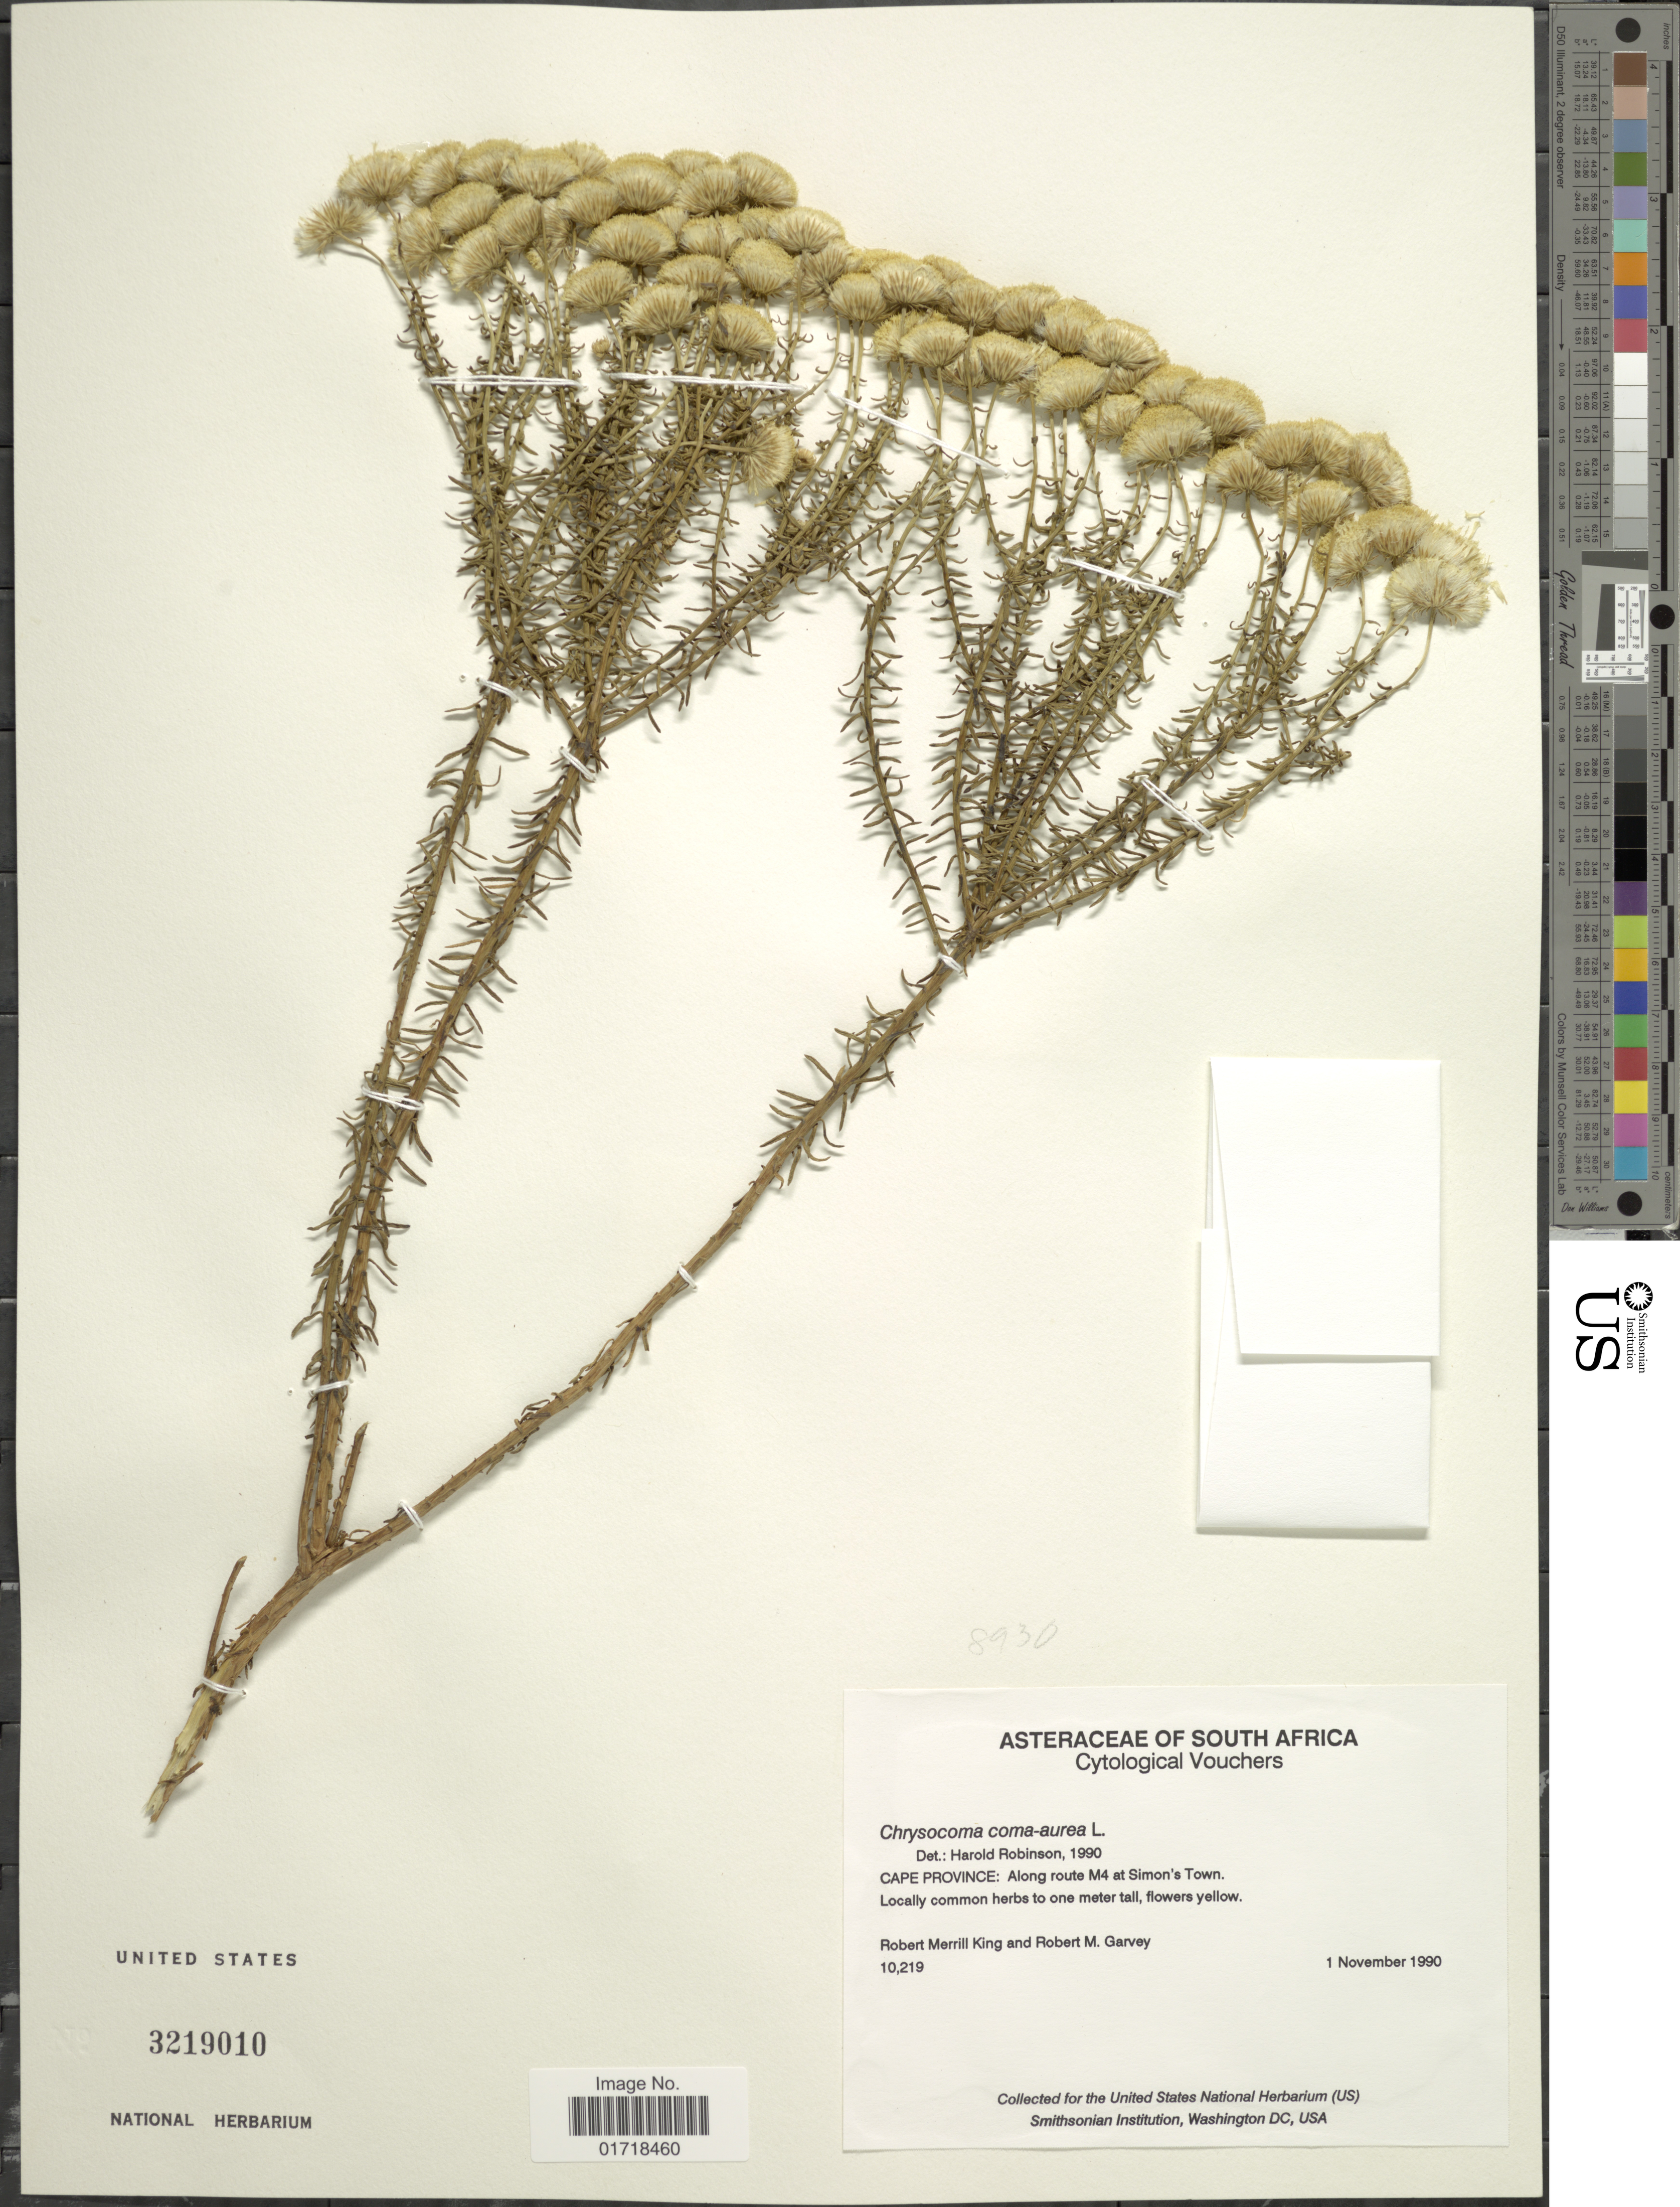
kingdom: Plantae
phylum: Tracheophyta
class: Magnoliopsida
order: Asterales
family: Asteraceae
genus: Chrysocoma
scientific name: Chrysocoma coma-aurea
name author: L.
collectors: R. M. King & R. Garvey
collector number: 10219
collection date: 1990-11-01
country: South Africa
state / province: Western Cape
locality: Along route M4 at Simon's Town.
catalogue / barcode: US 3219010